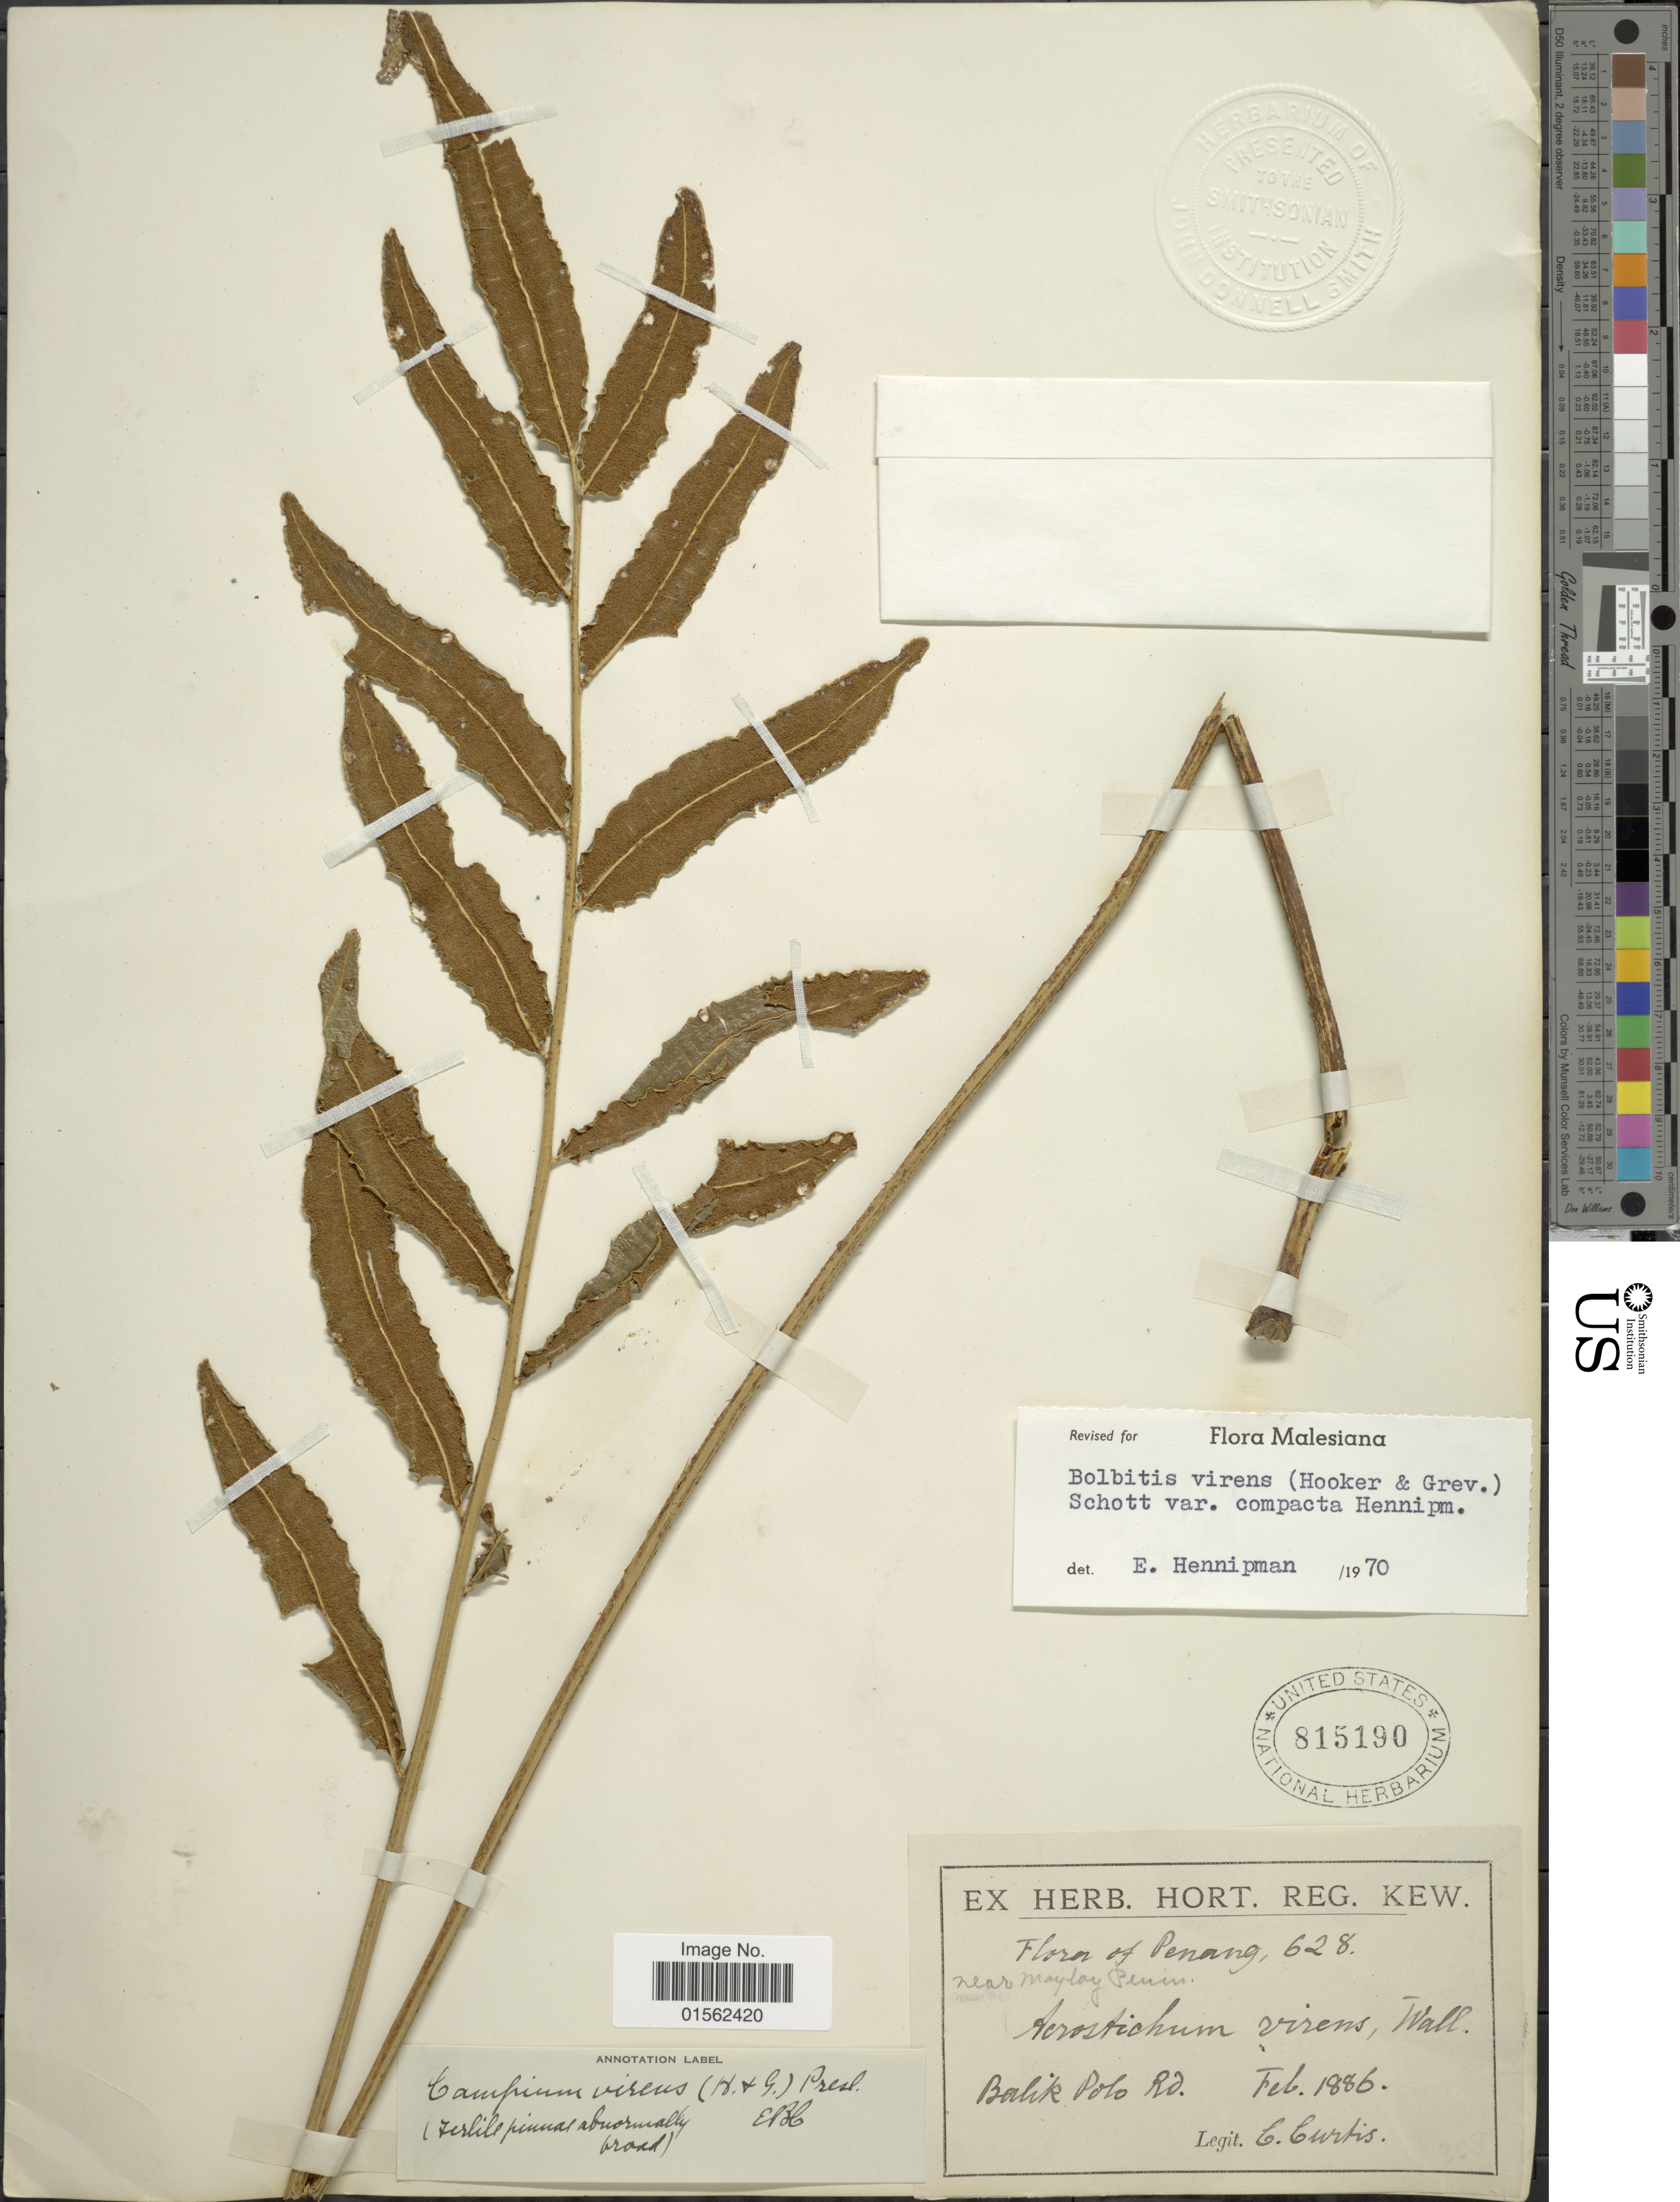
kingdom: Plantae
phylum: Tracheophyta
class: Polypodiopsida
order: Polypodiales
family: Dryopteridaceae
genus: Bolbitis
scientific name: Bolbitis virens var. compacta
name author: Hennipman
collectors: C. Curtis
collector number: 628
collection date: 1886-02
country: Malaysia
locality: Penang, near Maylay Penin., Balik Polo Rd.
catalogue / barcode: US 815190